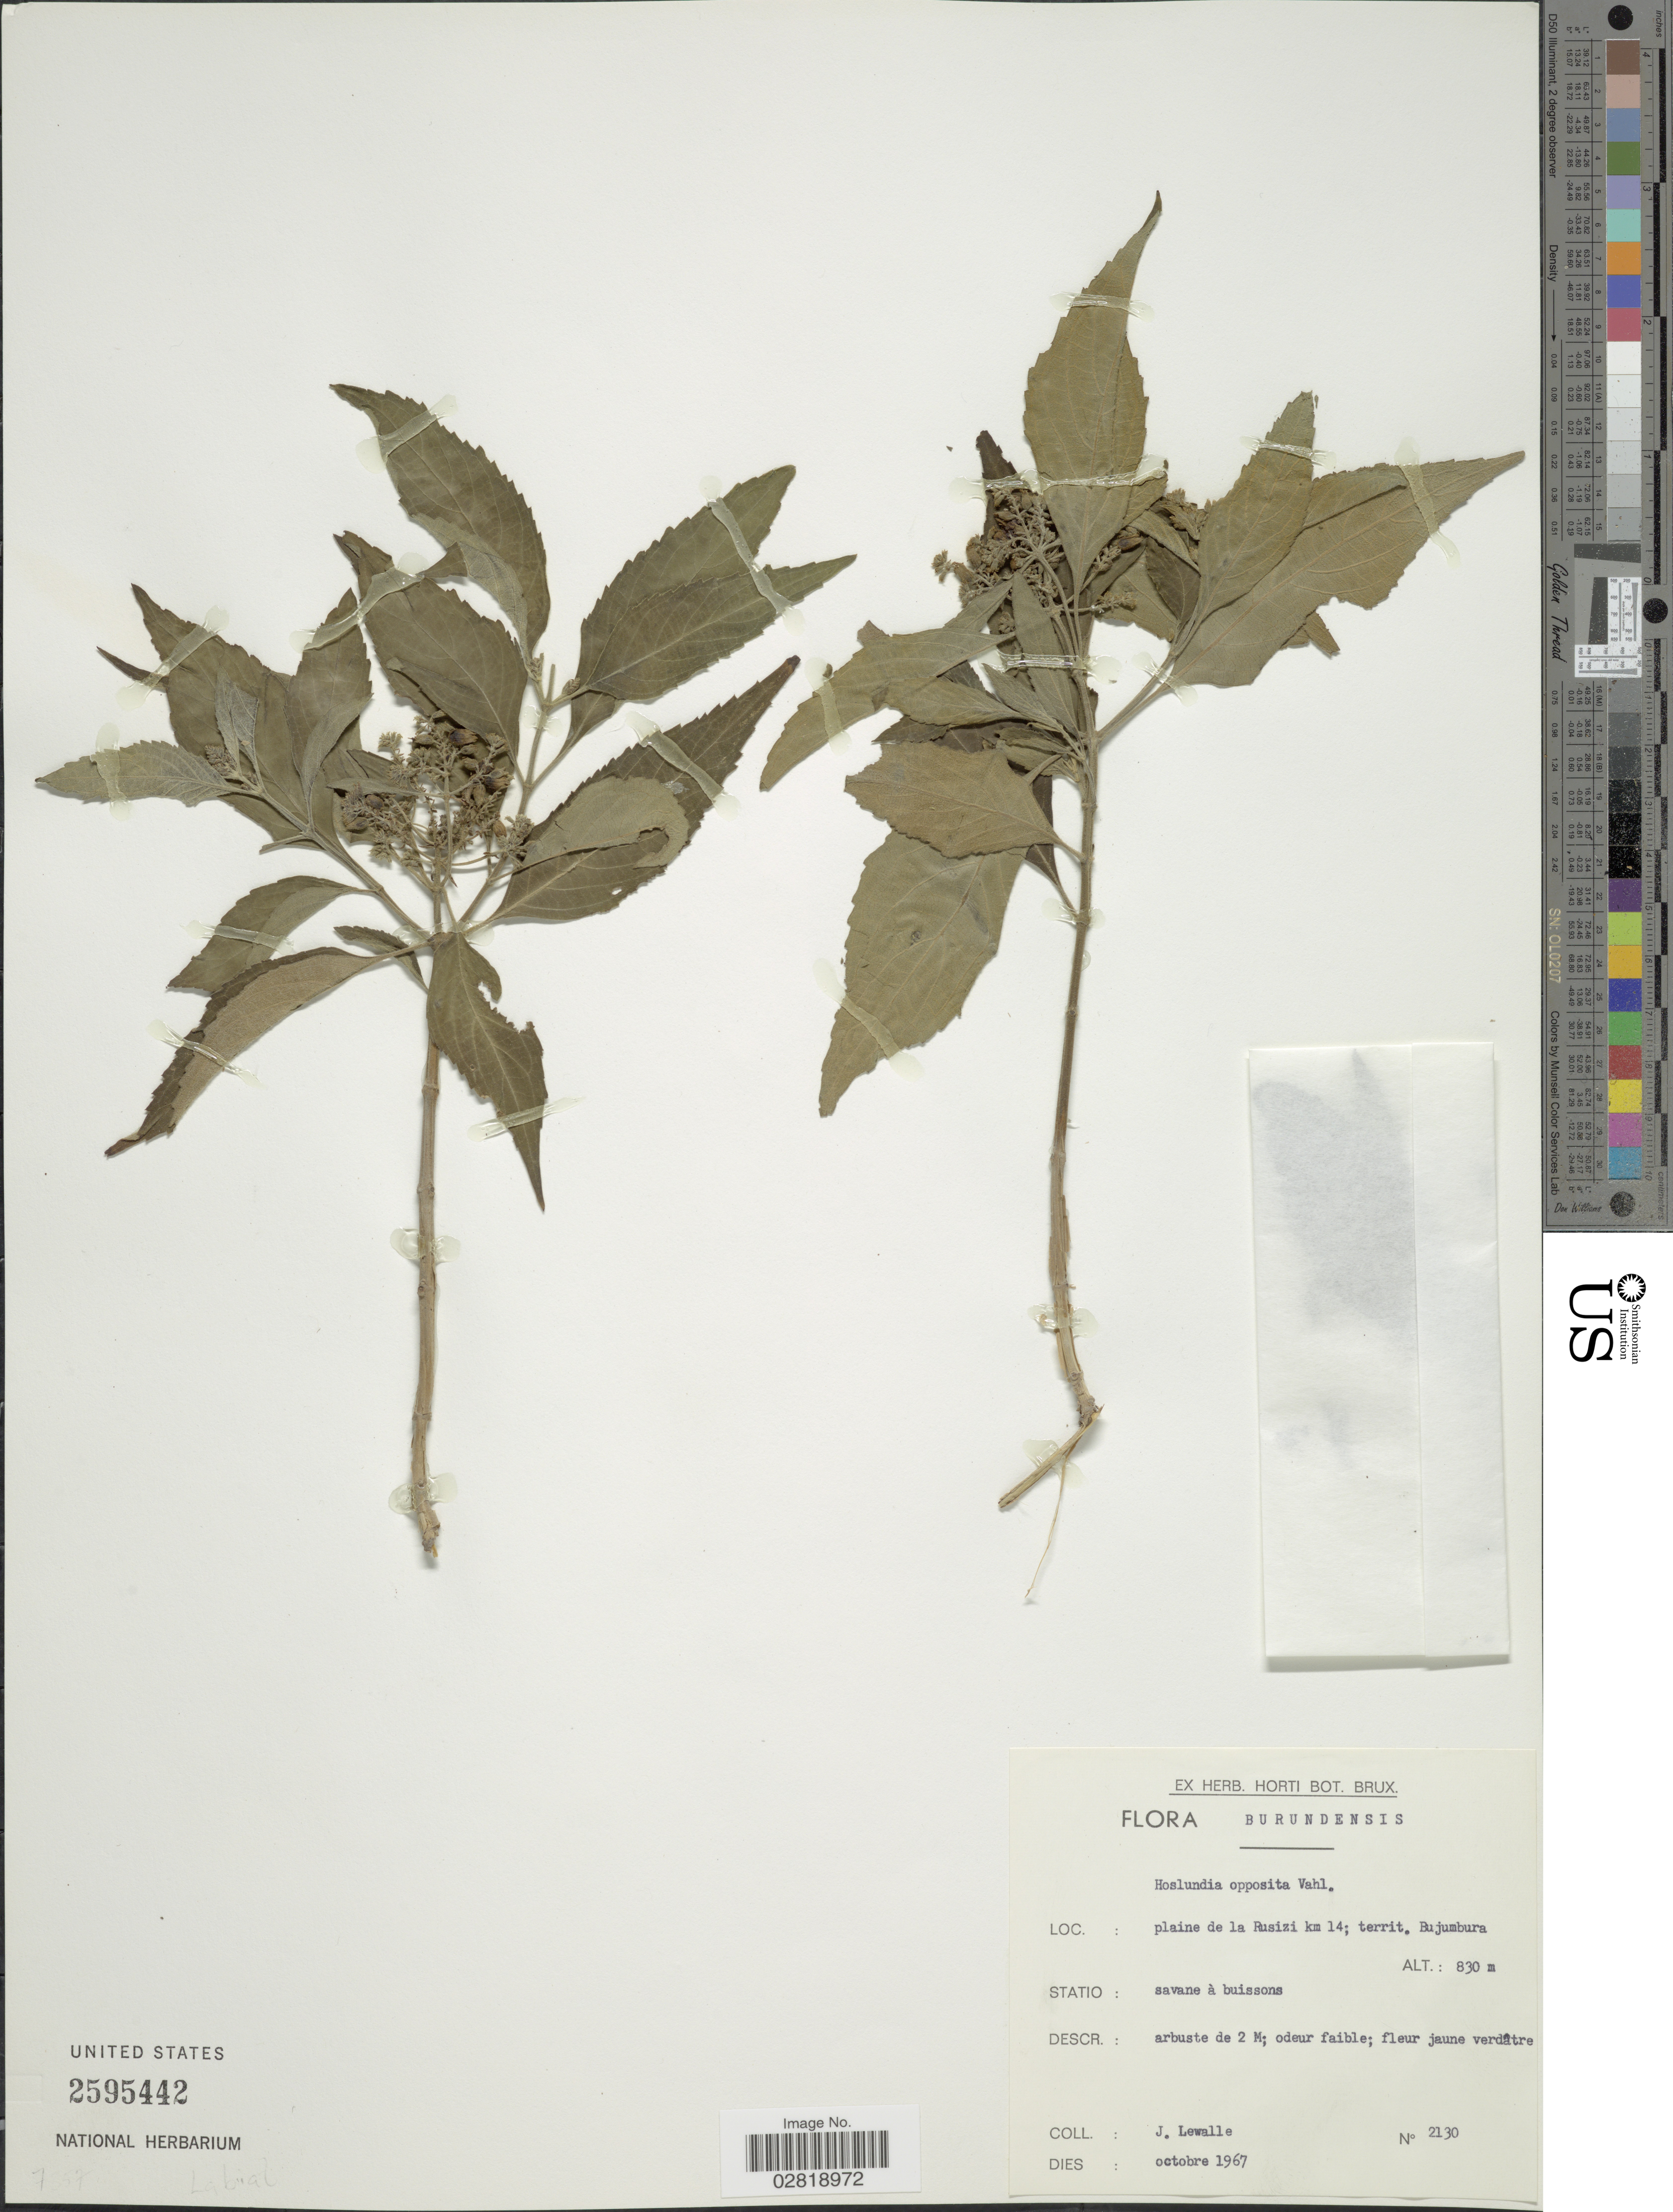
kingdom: Plantae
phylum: Tracheophyta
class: Magnoliopsida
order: Lamiales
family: Lamiaceae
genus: Hoslundia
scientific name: Hoslundia opposita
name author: Vahl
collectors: J. Lewalle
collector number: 2130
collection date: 1967-10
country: Burundi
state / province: Bujumura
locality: Burundensis. Plaine de la Rusizi km 14; territ. Bujumbura.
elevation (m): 830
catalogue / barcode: US 2595442